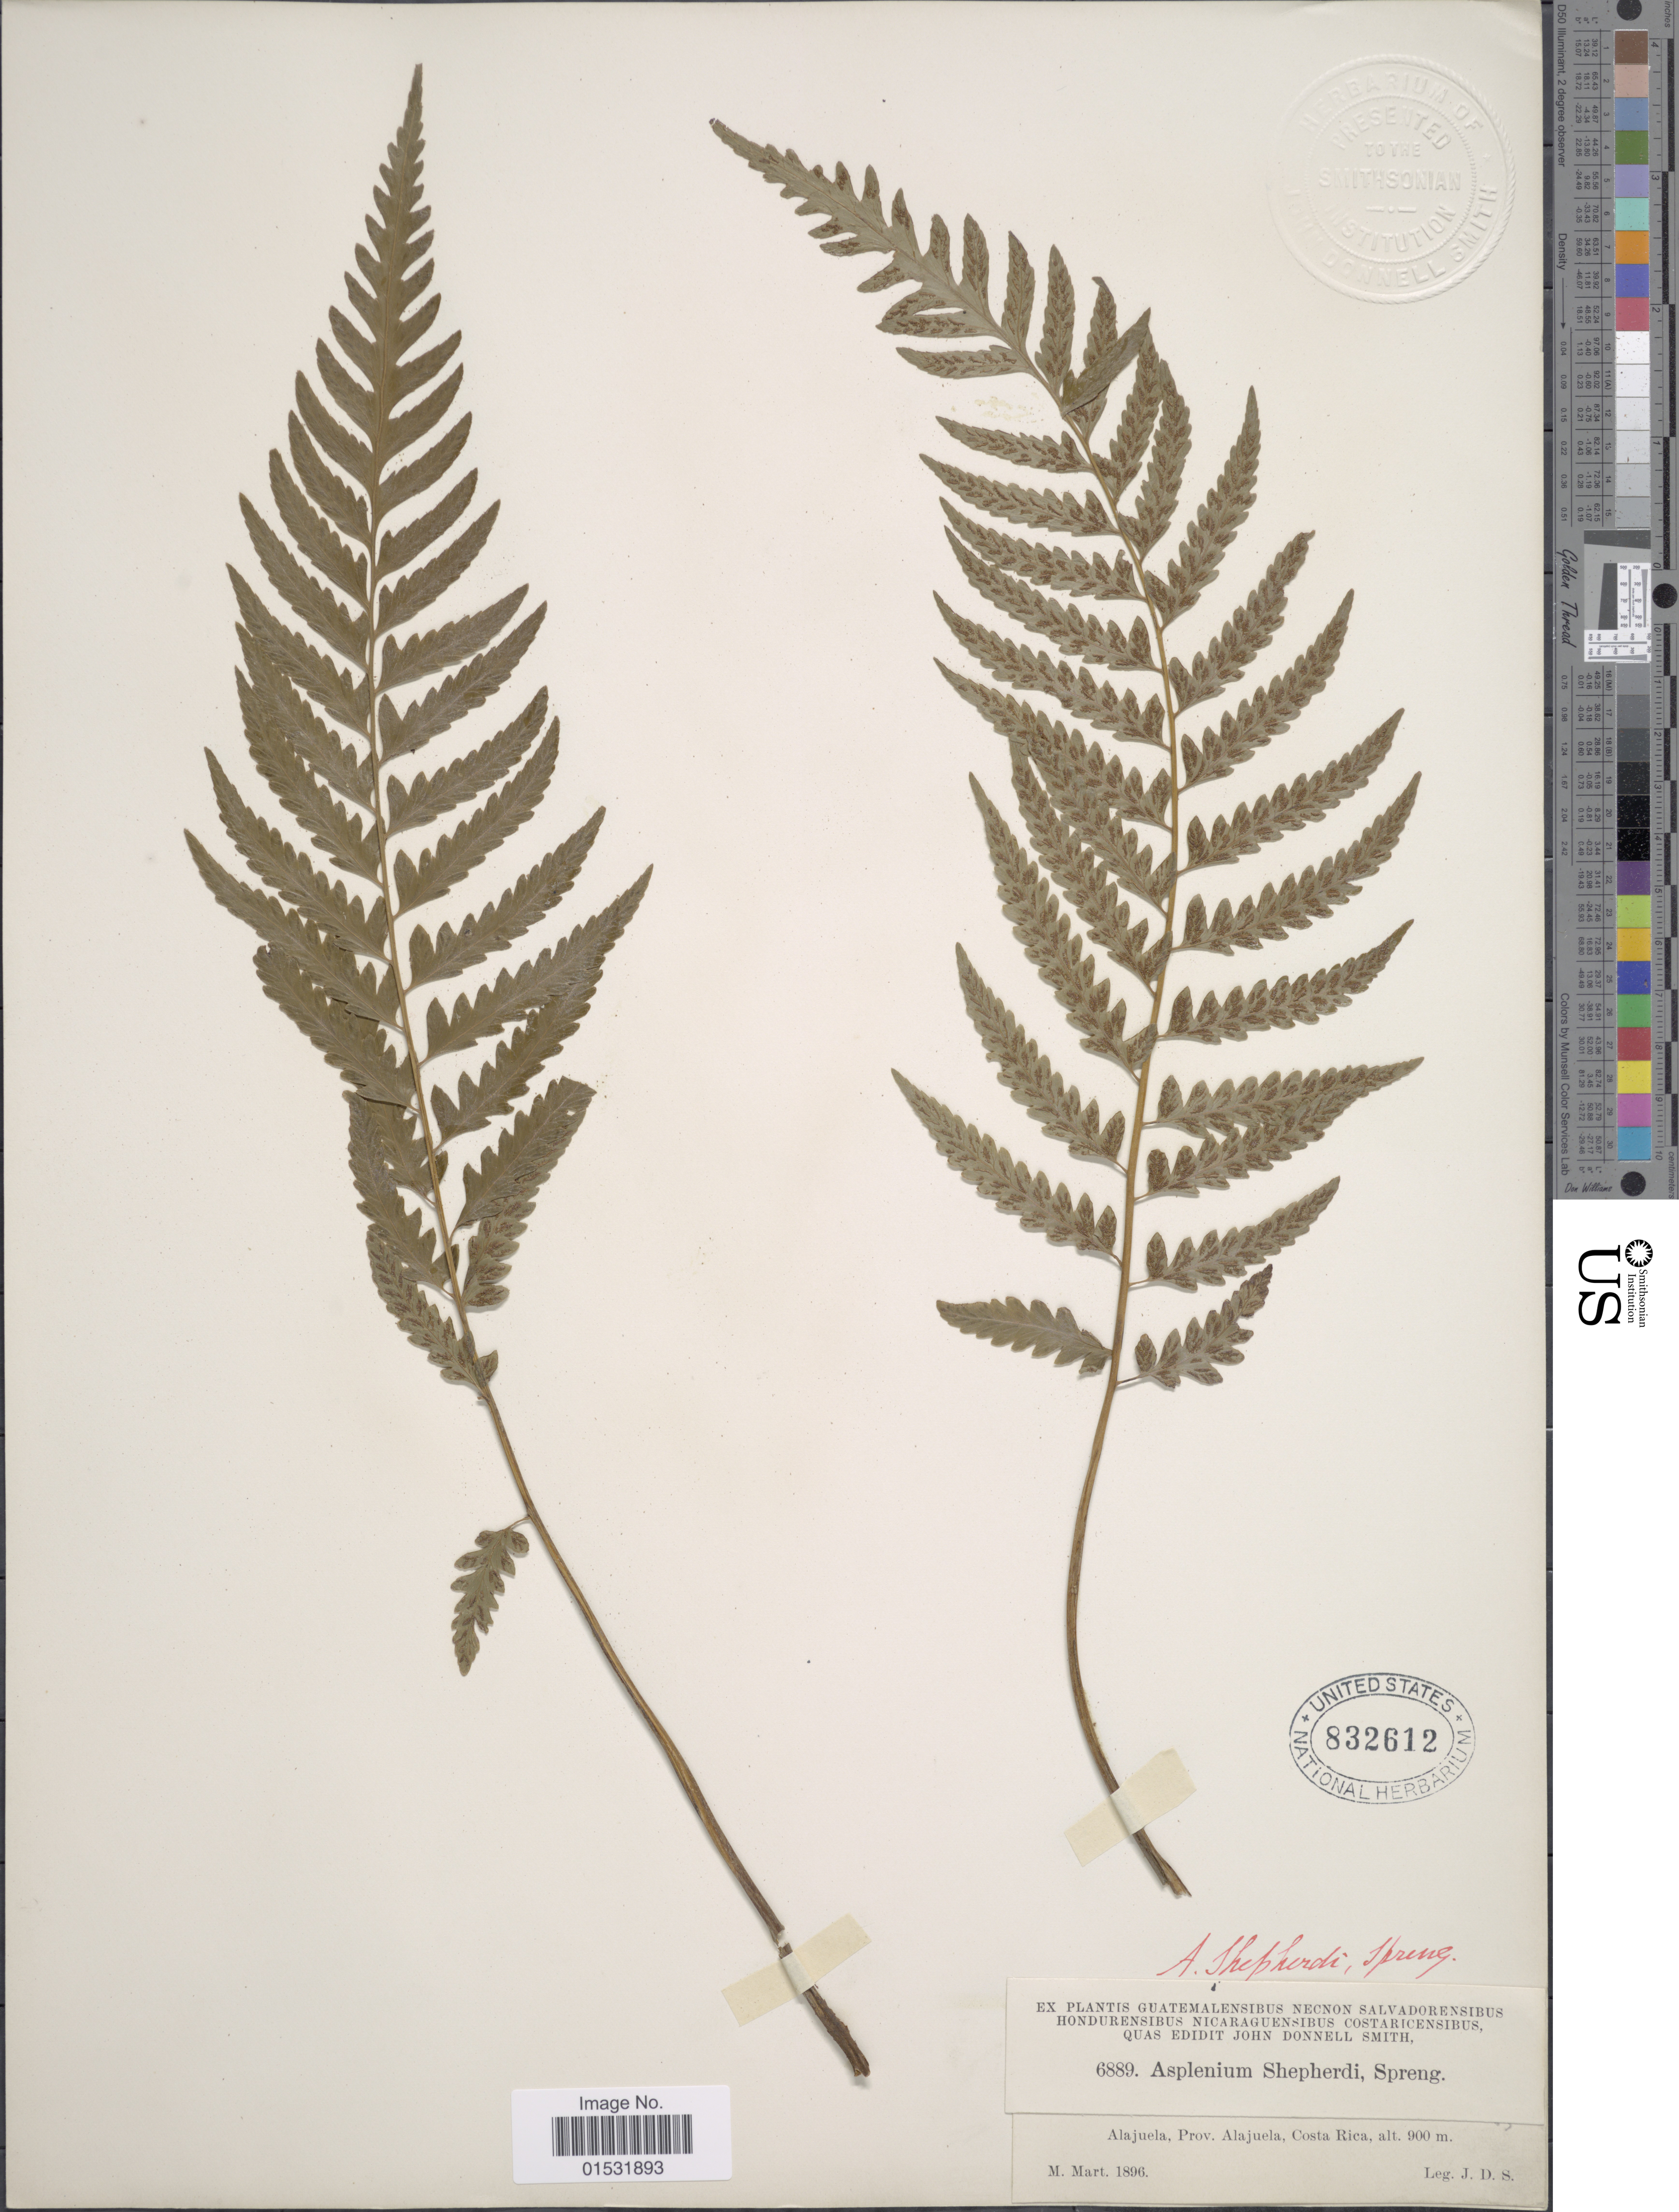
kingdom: Plantae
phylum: Tracheophyta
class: Polypodiopsida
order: Polypodiales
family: Athyriaceae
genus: Diplazium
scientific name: Diplazium lonchophyllum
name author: Kunze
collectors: J. Donnell Smith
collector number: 6889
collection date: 1896-03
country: Costa Rica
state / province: Alajuela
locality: Alajuela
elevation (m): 900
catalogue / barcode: US 832612